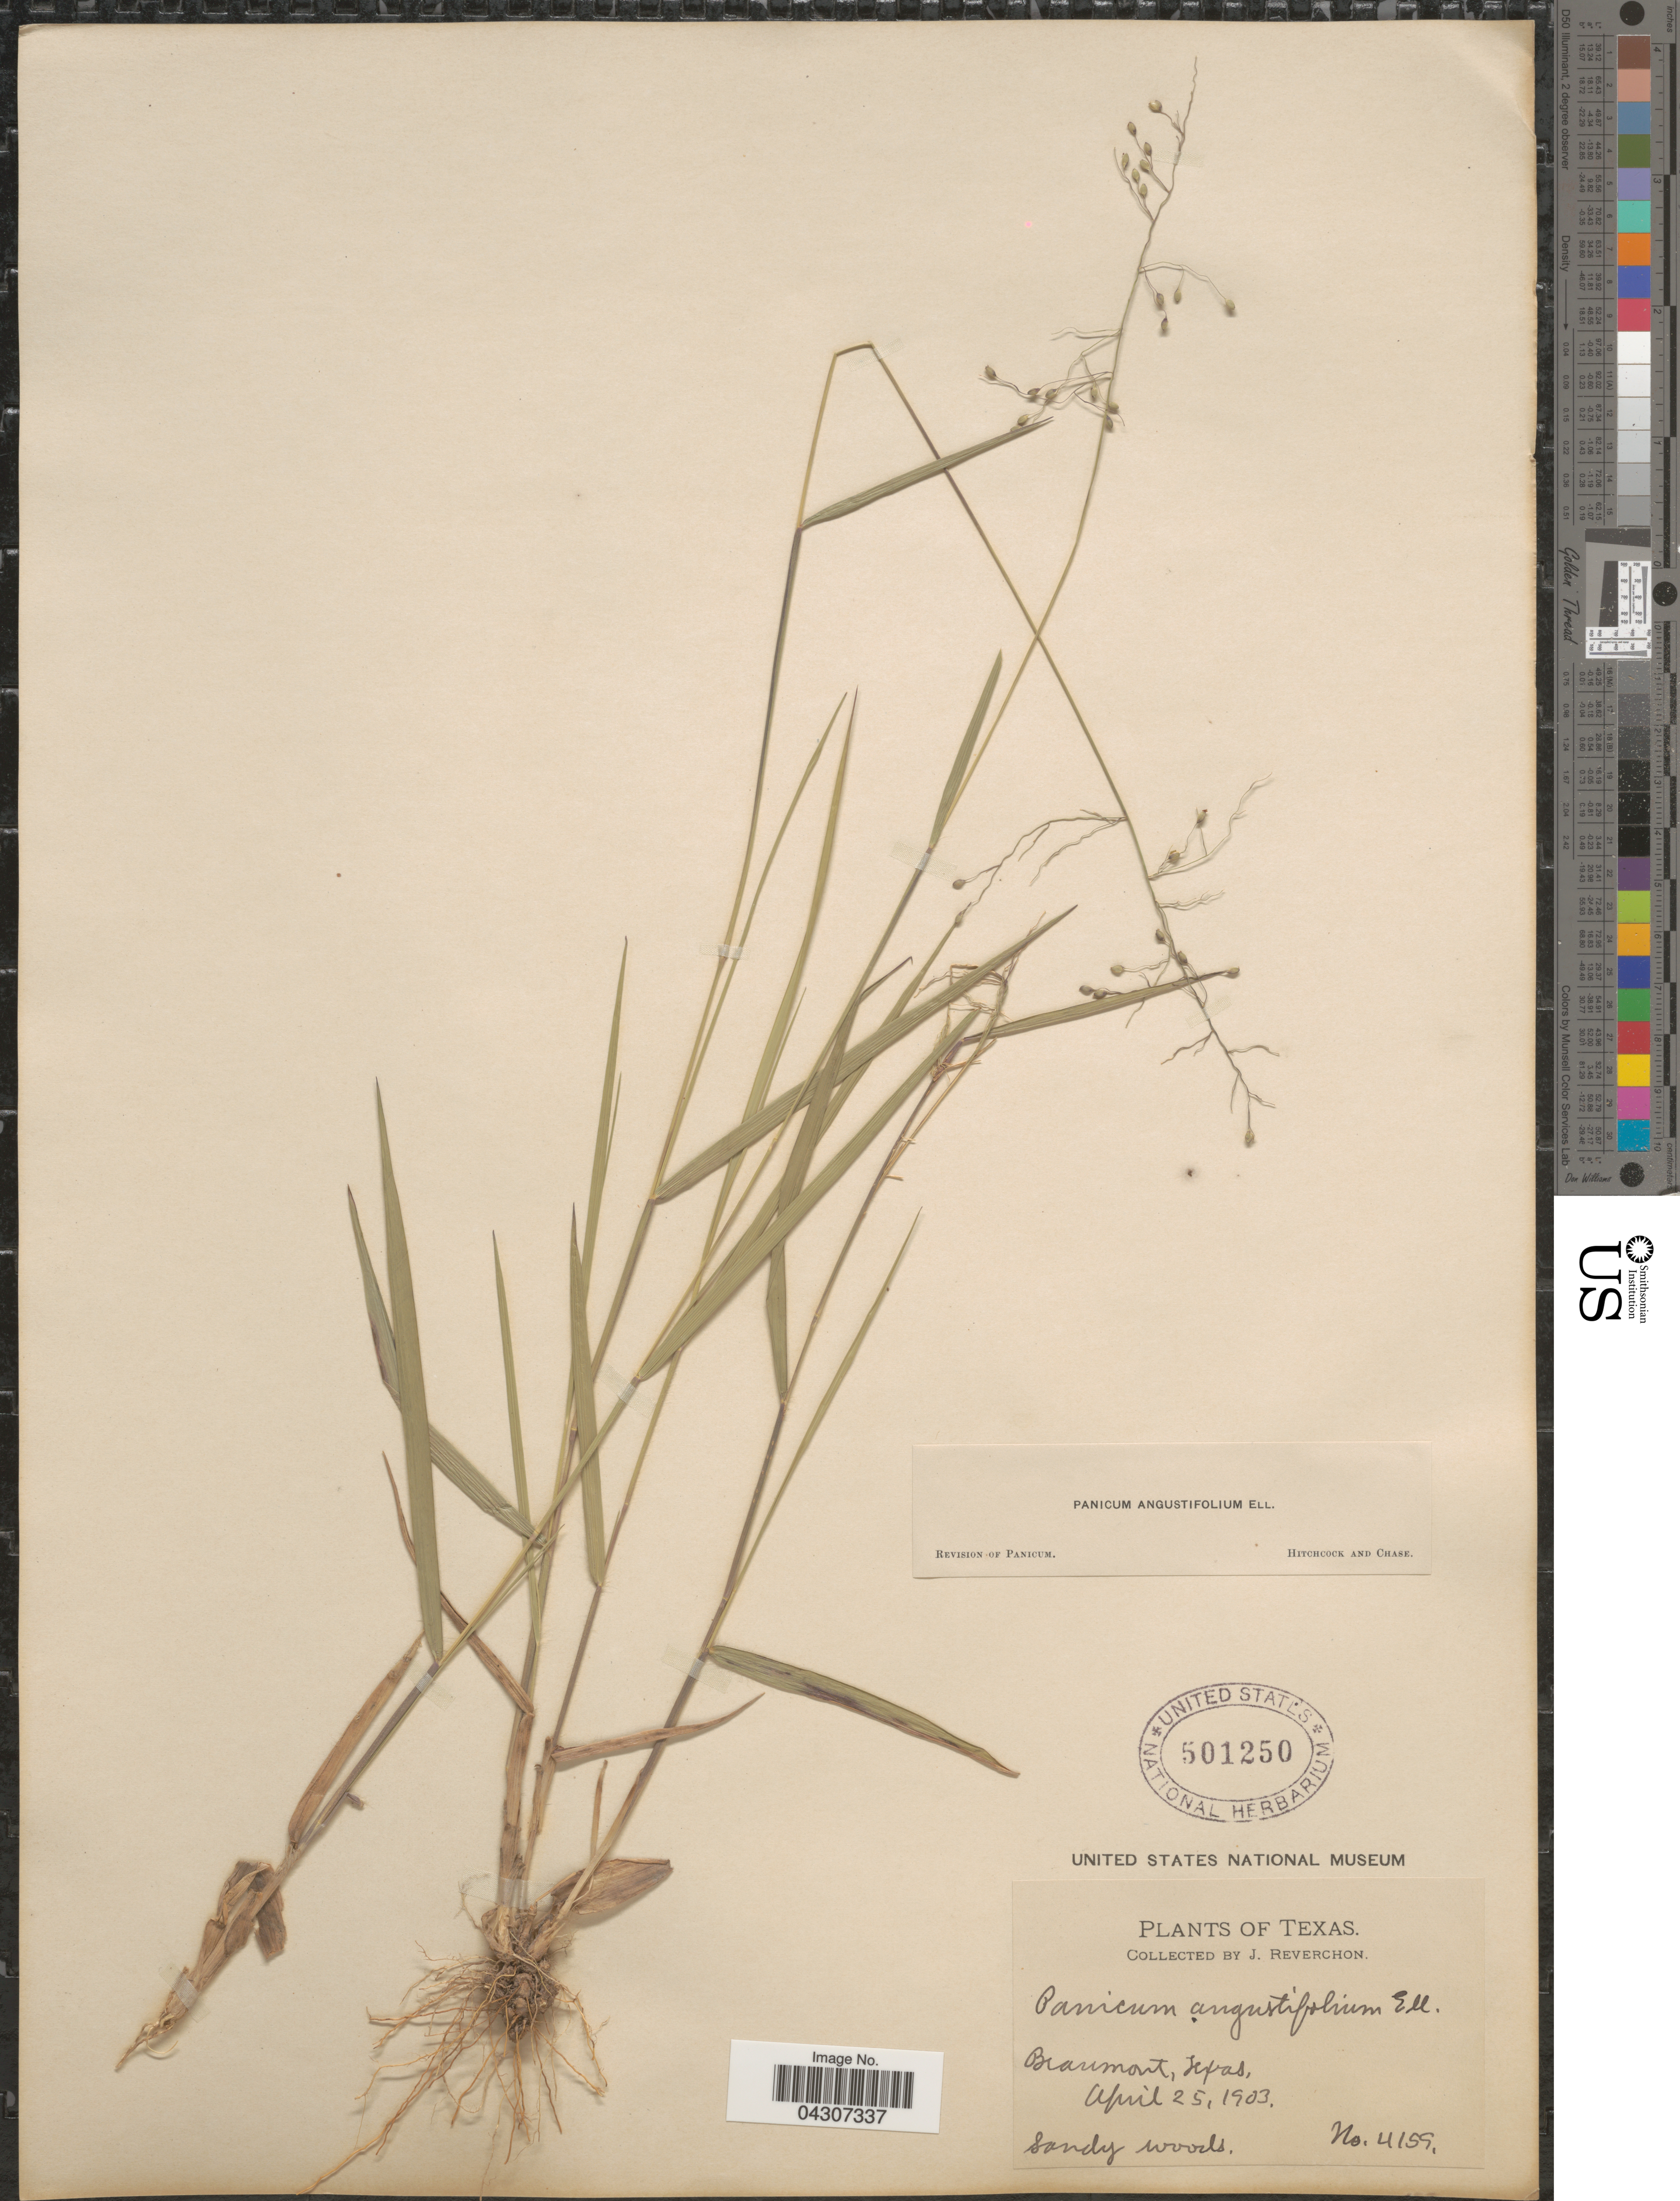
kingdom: Plantae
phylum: Tracheophyta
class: Liliopsida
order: Poales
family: Poaceae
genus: Dichanthelium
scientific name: Dichanthelium aciculare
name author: (Desv. ex Poir.) Gould & C.A. Clark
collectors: J. Reverchon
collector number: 4159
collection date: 1903-04-25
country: United States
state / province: Texas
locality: Beaumont.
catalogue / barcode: US 501250